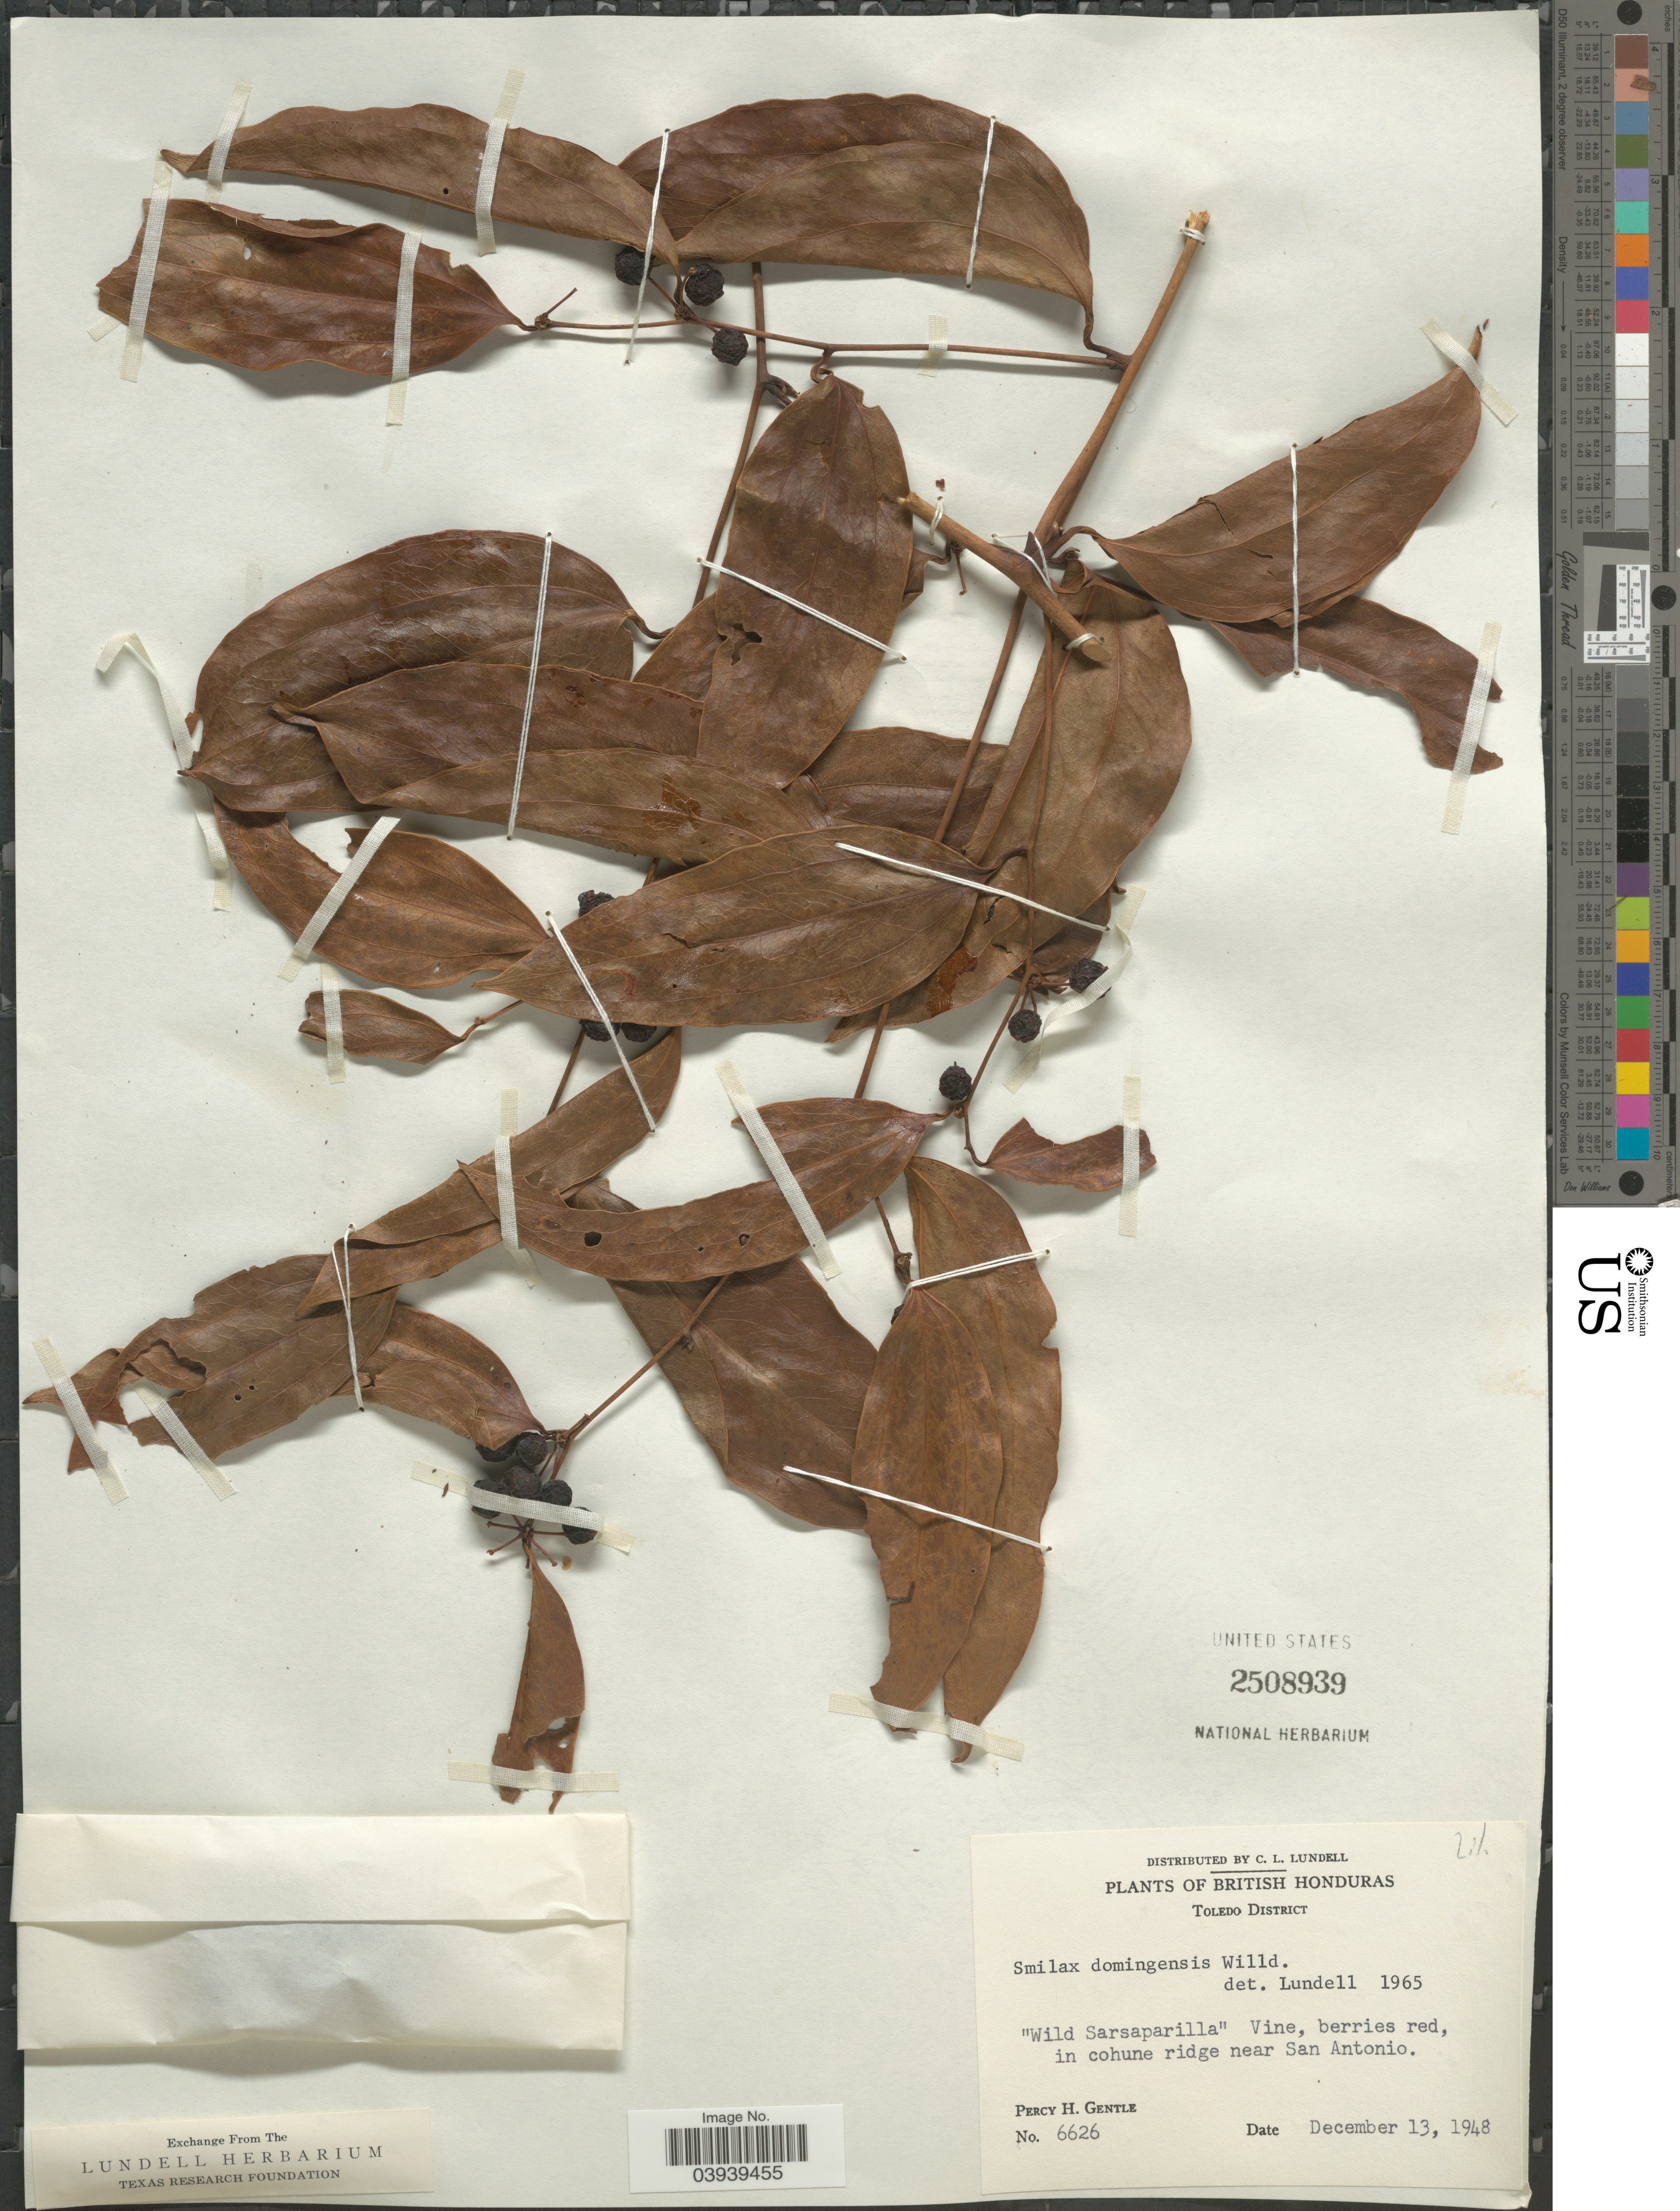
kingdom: Plantae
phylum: Tracheophyta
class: Liliopsida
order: Liliales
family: Smilacaceae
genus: Smilax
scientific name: Smilax domingensis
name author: Willd.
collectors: P. H. Gentle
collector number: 6626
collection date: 1948-12-13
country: Belize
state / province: Toledo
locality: British Honduras. Toledo District. In cohune ridge near San Antonio.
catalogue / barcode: US 2508939